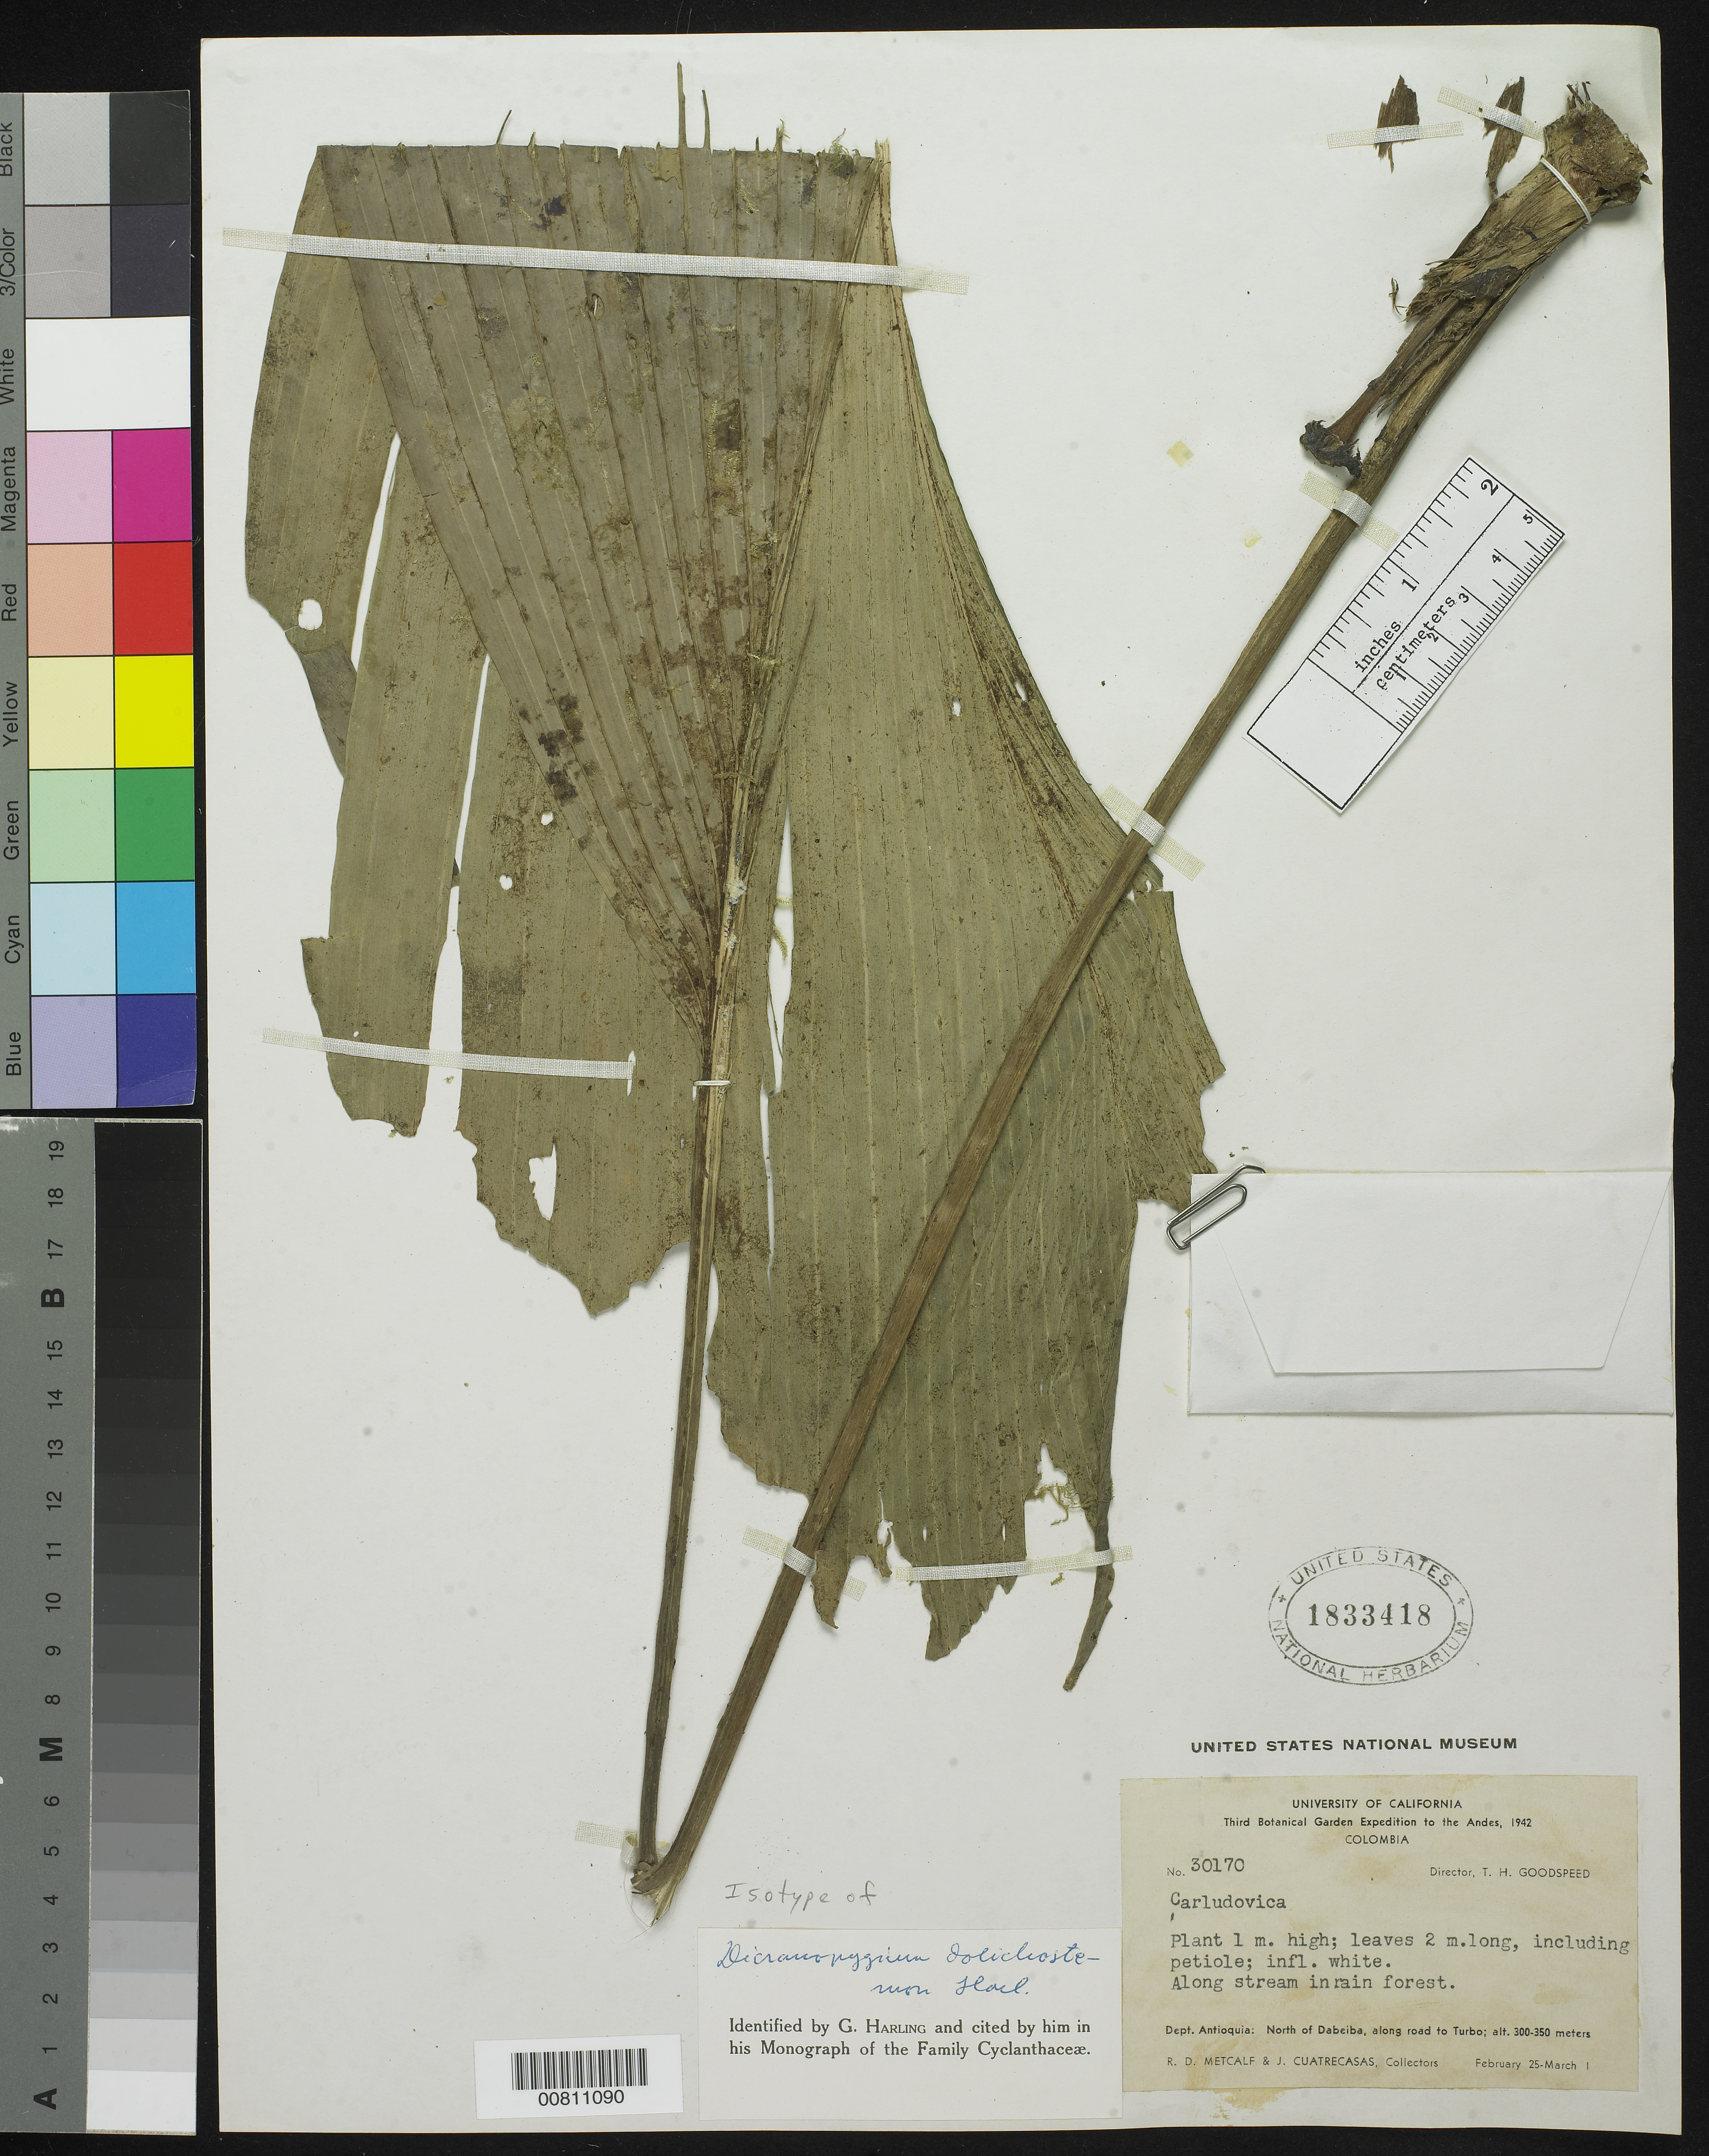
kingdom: Plantae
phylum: Tracheophyta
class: Liliopsida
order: Pandanales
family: Cyclanthaceae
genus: Dicranopygium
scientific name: Dicranopygium dolichstemon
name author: Harling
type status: Isotype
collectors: R. D. Metcalf & J. Cuatrecasas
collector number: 30170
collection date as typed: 25 Feb 1942 to 01 Mar 1942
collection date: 1942-02-25/1942-03-01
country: Colombia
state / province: Antioquia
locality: N of Dabeiba, along road. to Turbo.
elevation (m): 300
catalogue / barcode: US 1833418